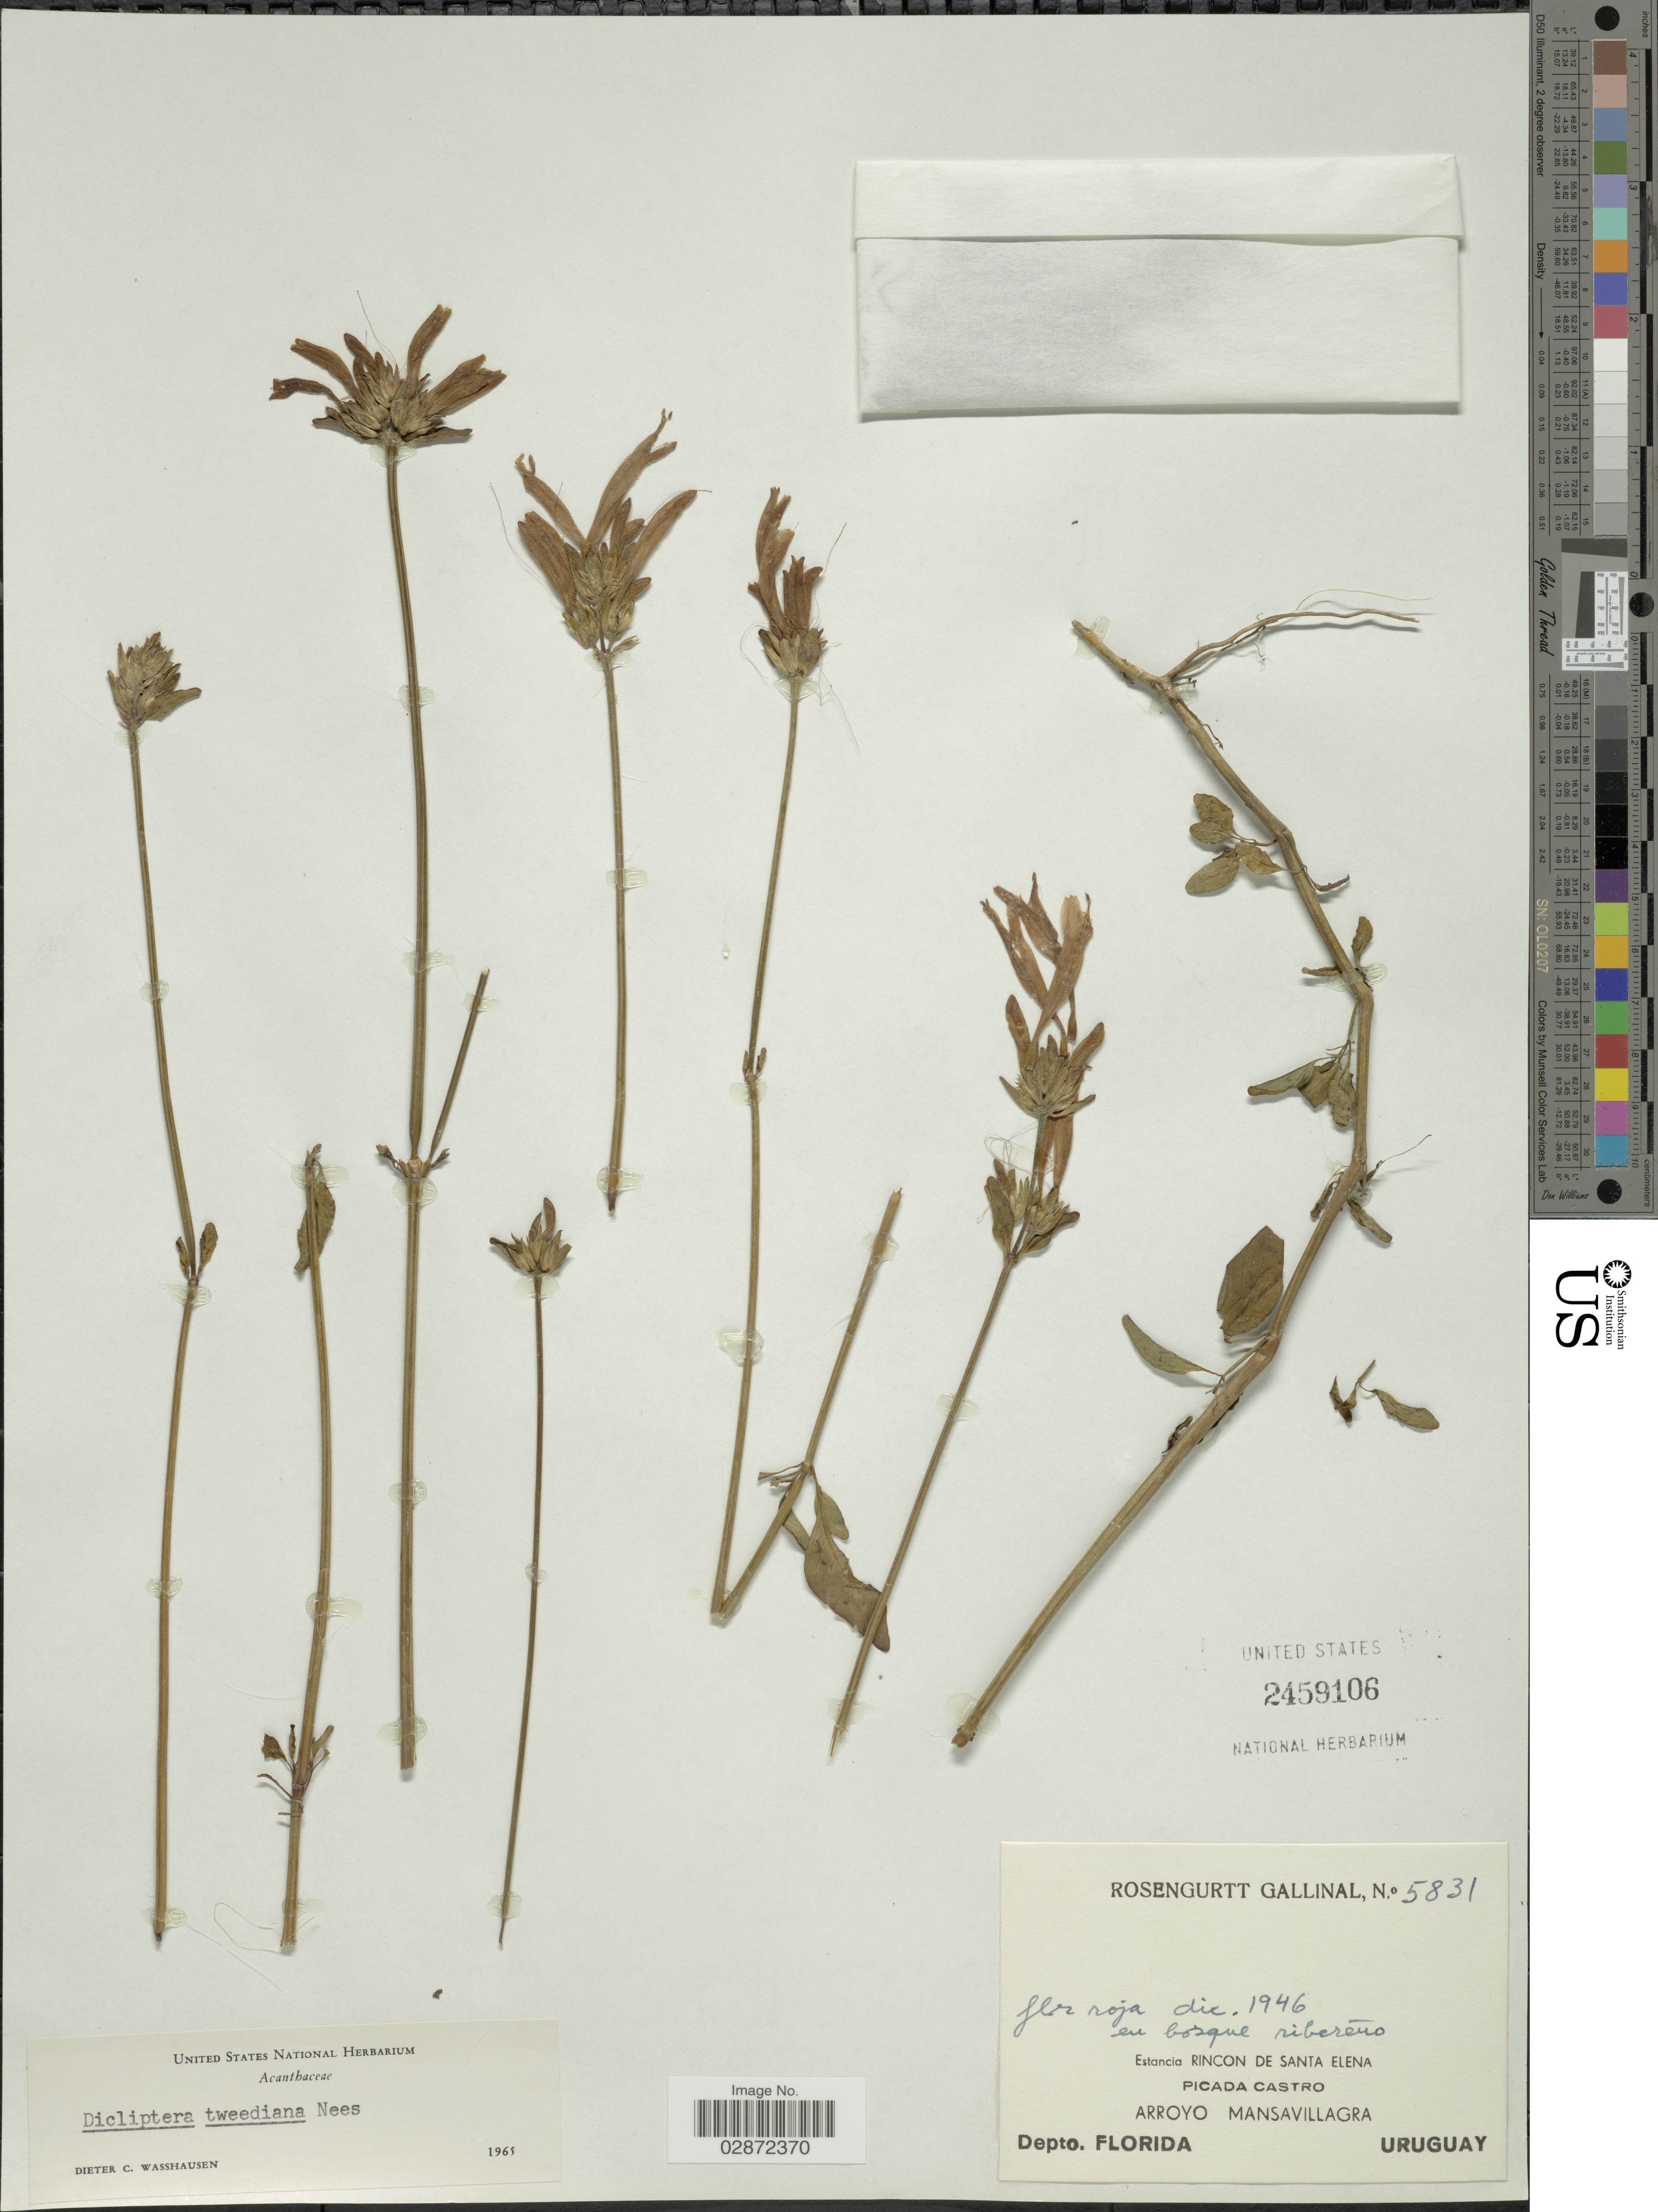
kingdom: Plantae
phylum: Tracheophyta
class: Magnoliopsida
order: Lamiales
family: Acanthaceae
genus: Dicliptera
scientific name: Dicliptera squarrosa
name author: Nees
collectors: R. Gallinal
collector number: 5831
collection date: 1946-12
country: Uruguay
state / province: Florida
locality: Estancia Rincon de Santa Elena. Picada Castro. Arroyo Mansavillagra. Depto. Florida.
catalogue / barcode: US 2459106